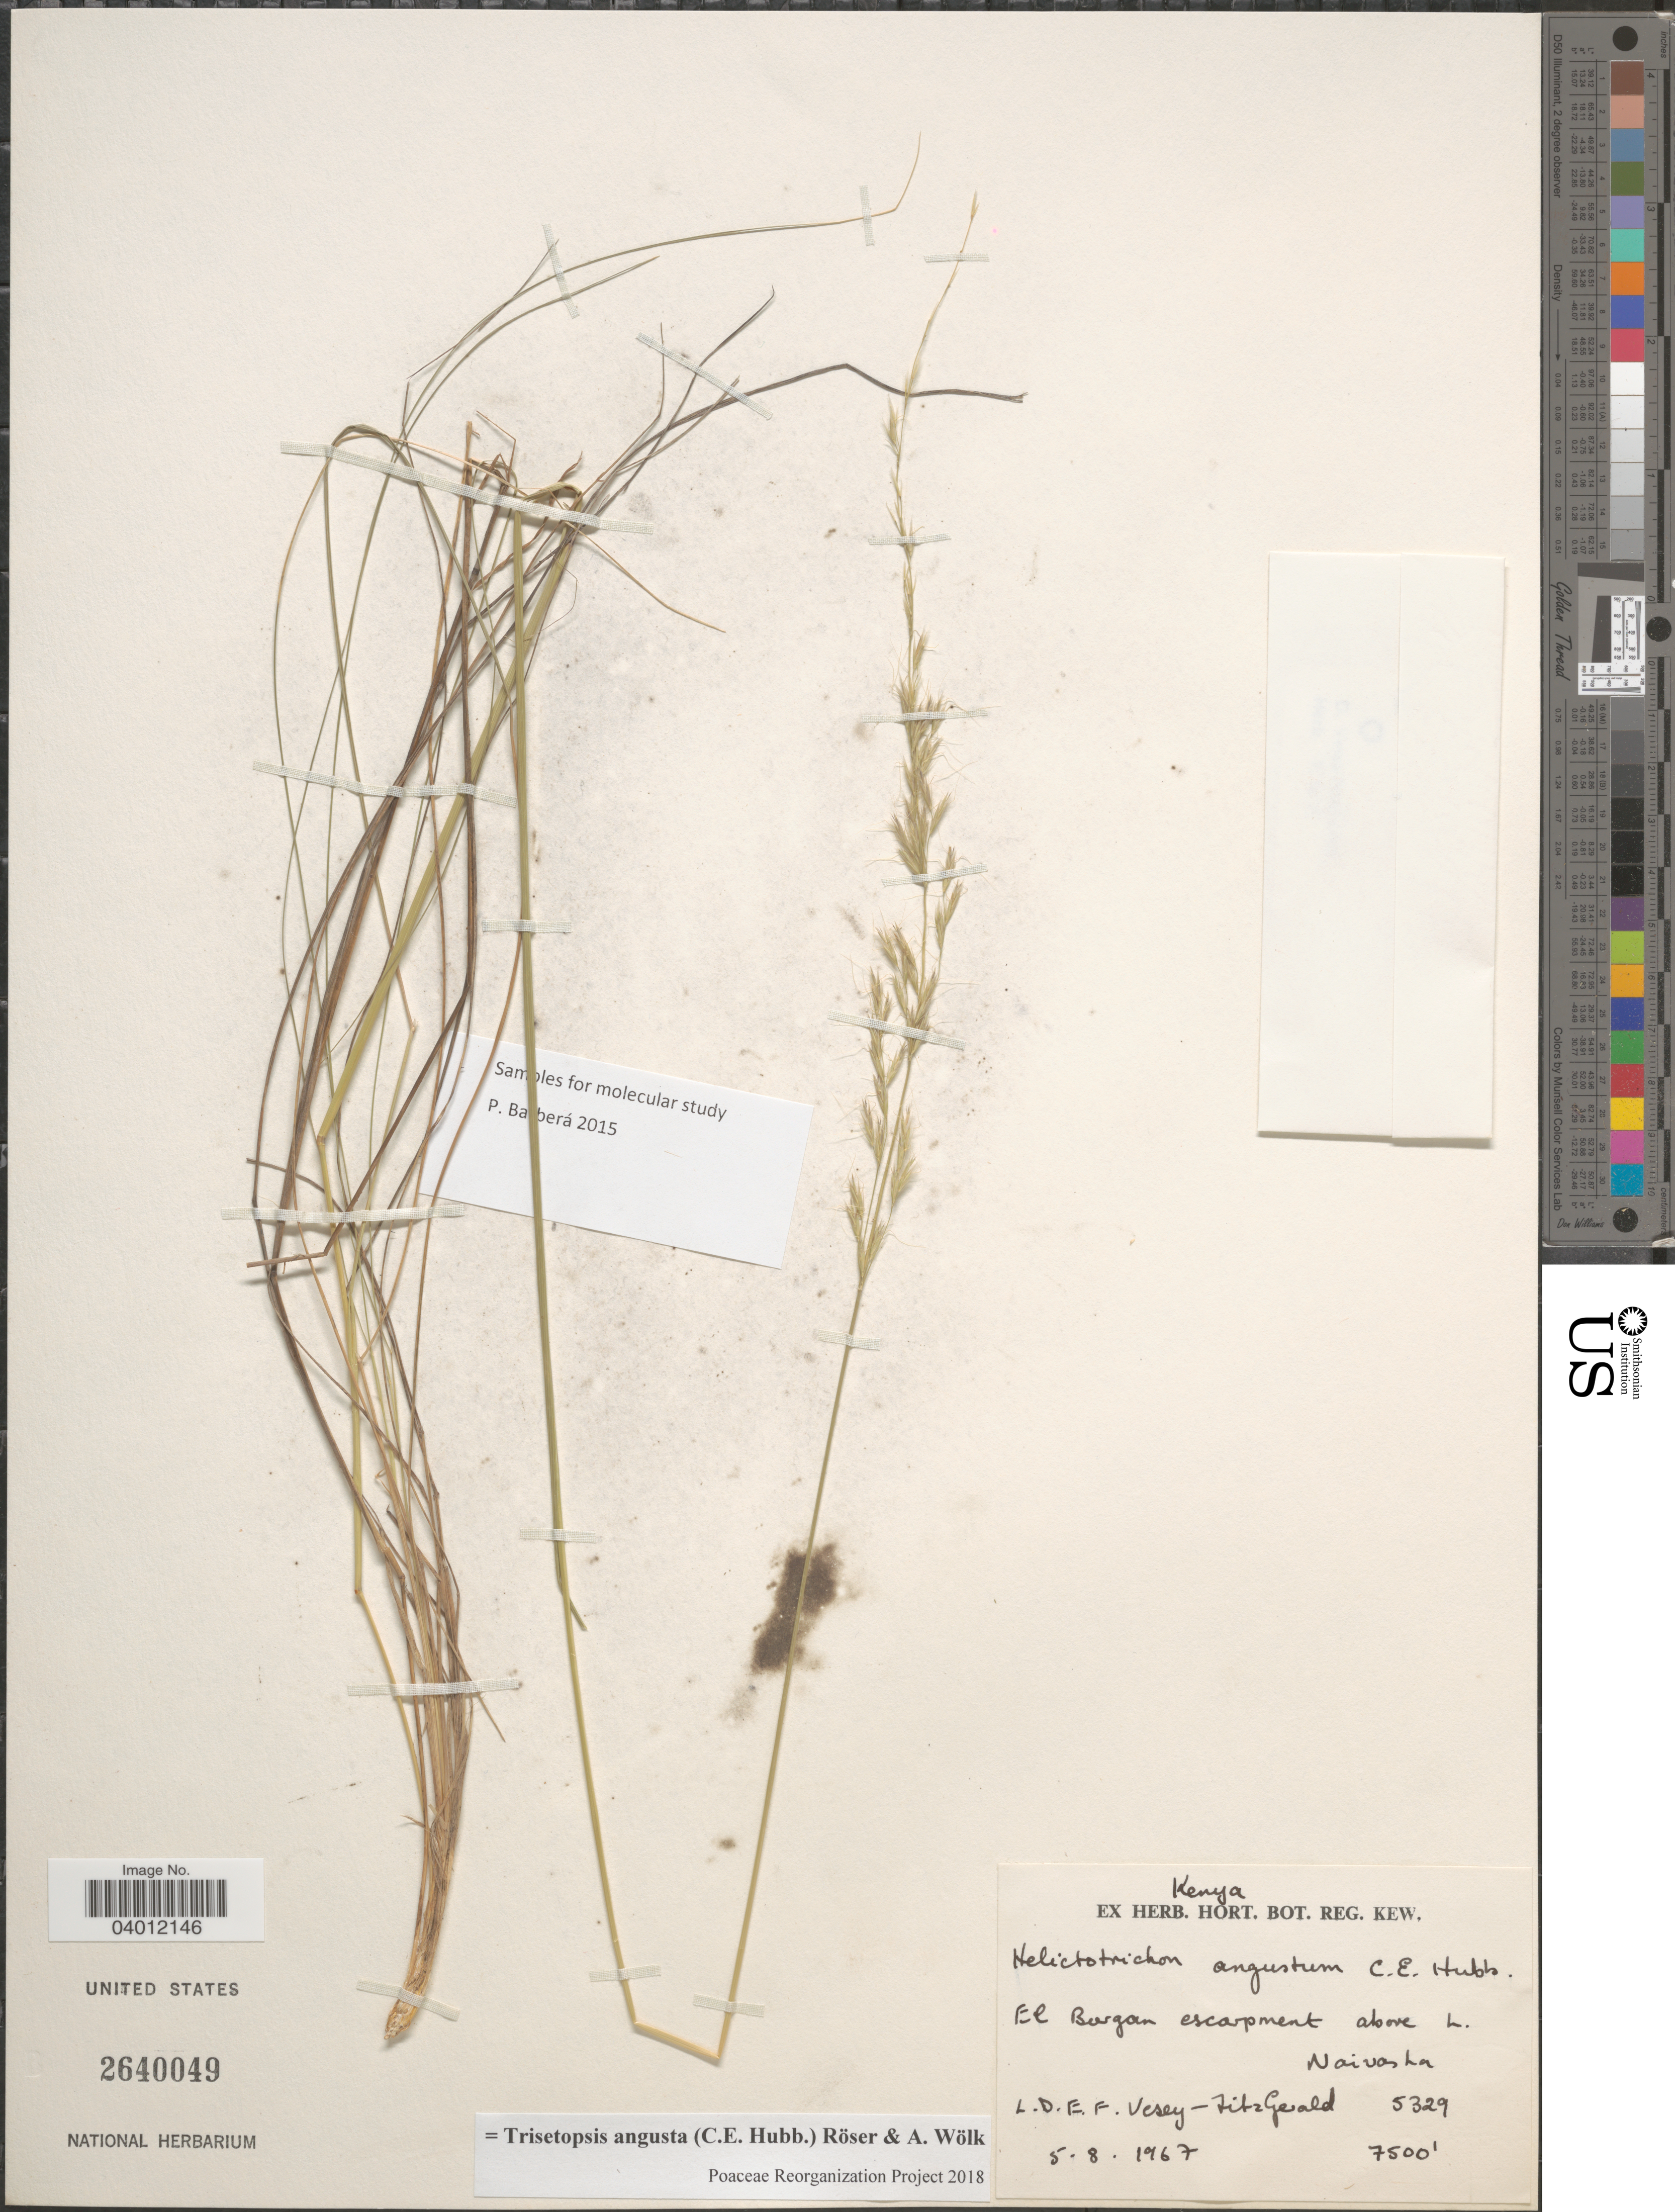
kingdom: Plantae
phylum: Tracheophyta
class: Liliopsida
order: Poales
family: Poaceae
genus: Trisetopsis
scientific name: Trisetopsis angusta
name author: (C. E. Hubb.) Röser & Wölk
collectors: D. Vesey-Fitzgerald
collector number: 5329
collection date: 1967-08-05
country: Kenya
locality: El Burgan escarpment above la. Naivasha.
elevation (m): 2286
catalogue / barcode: US 2640049